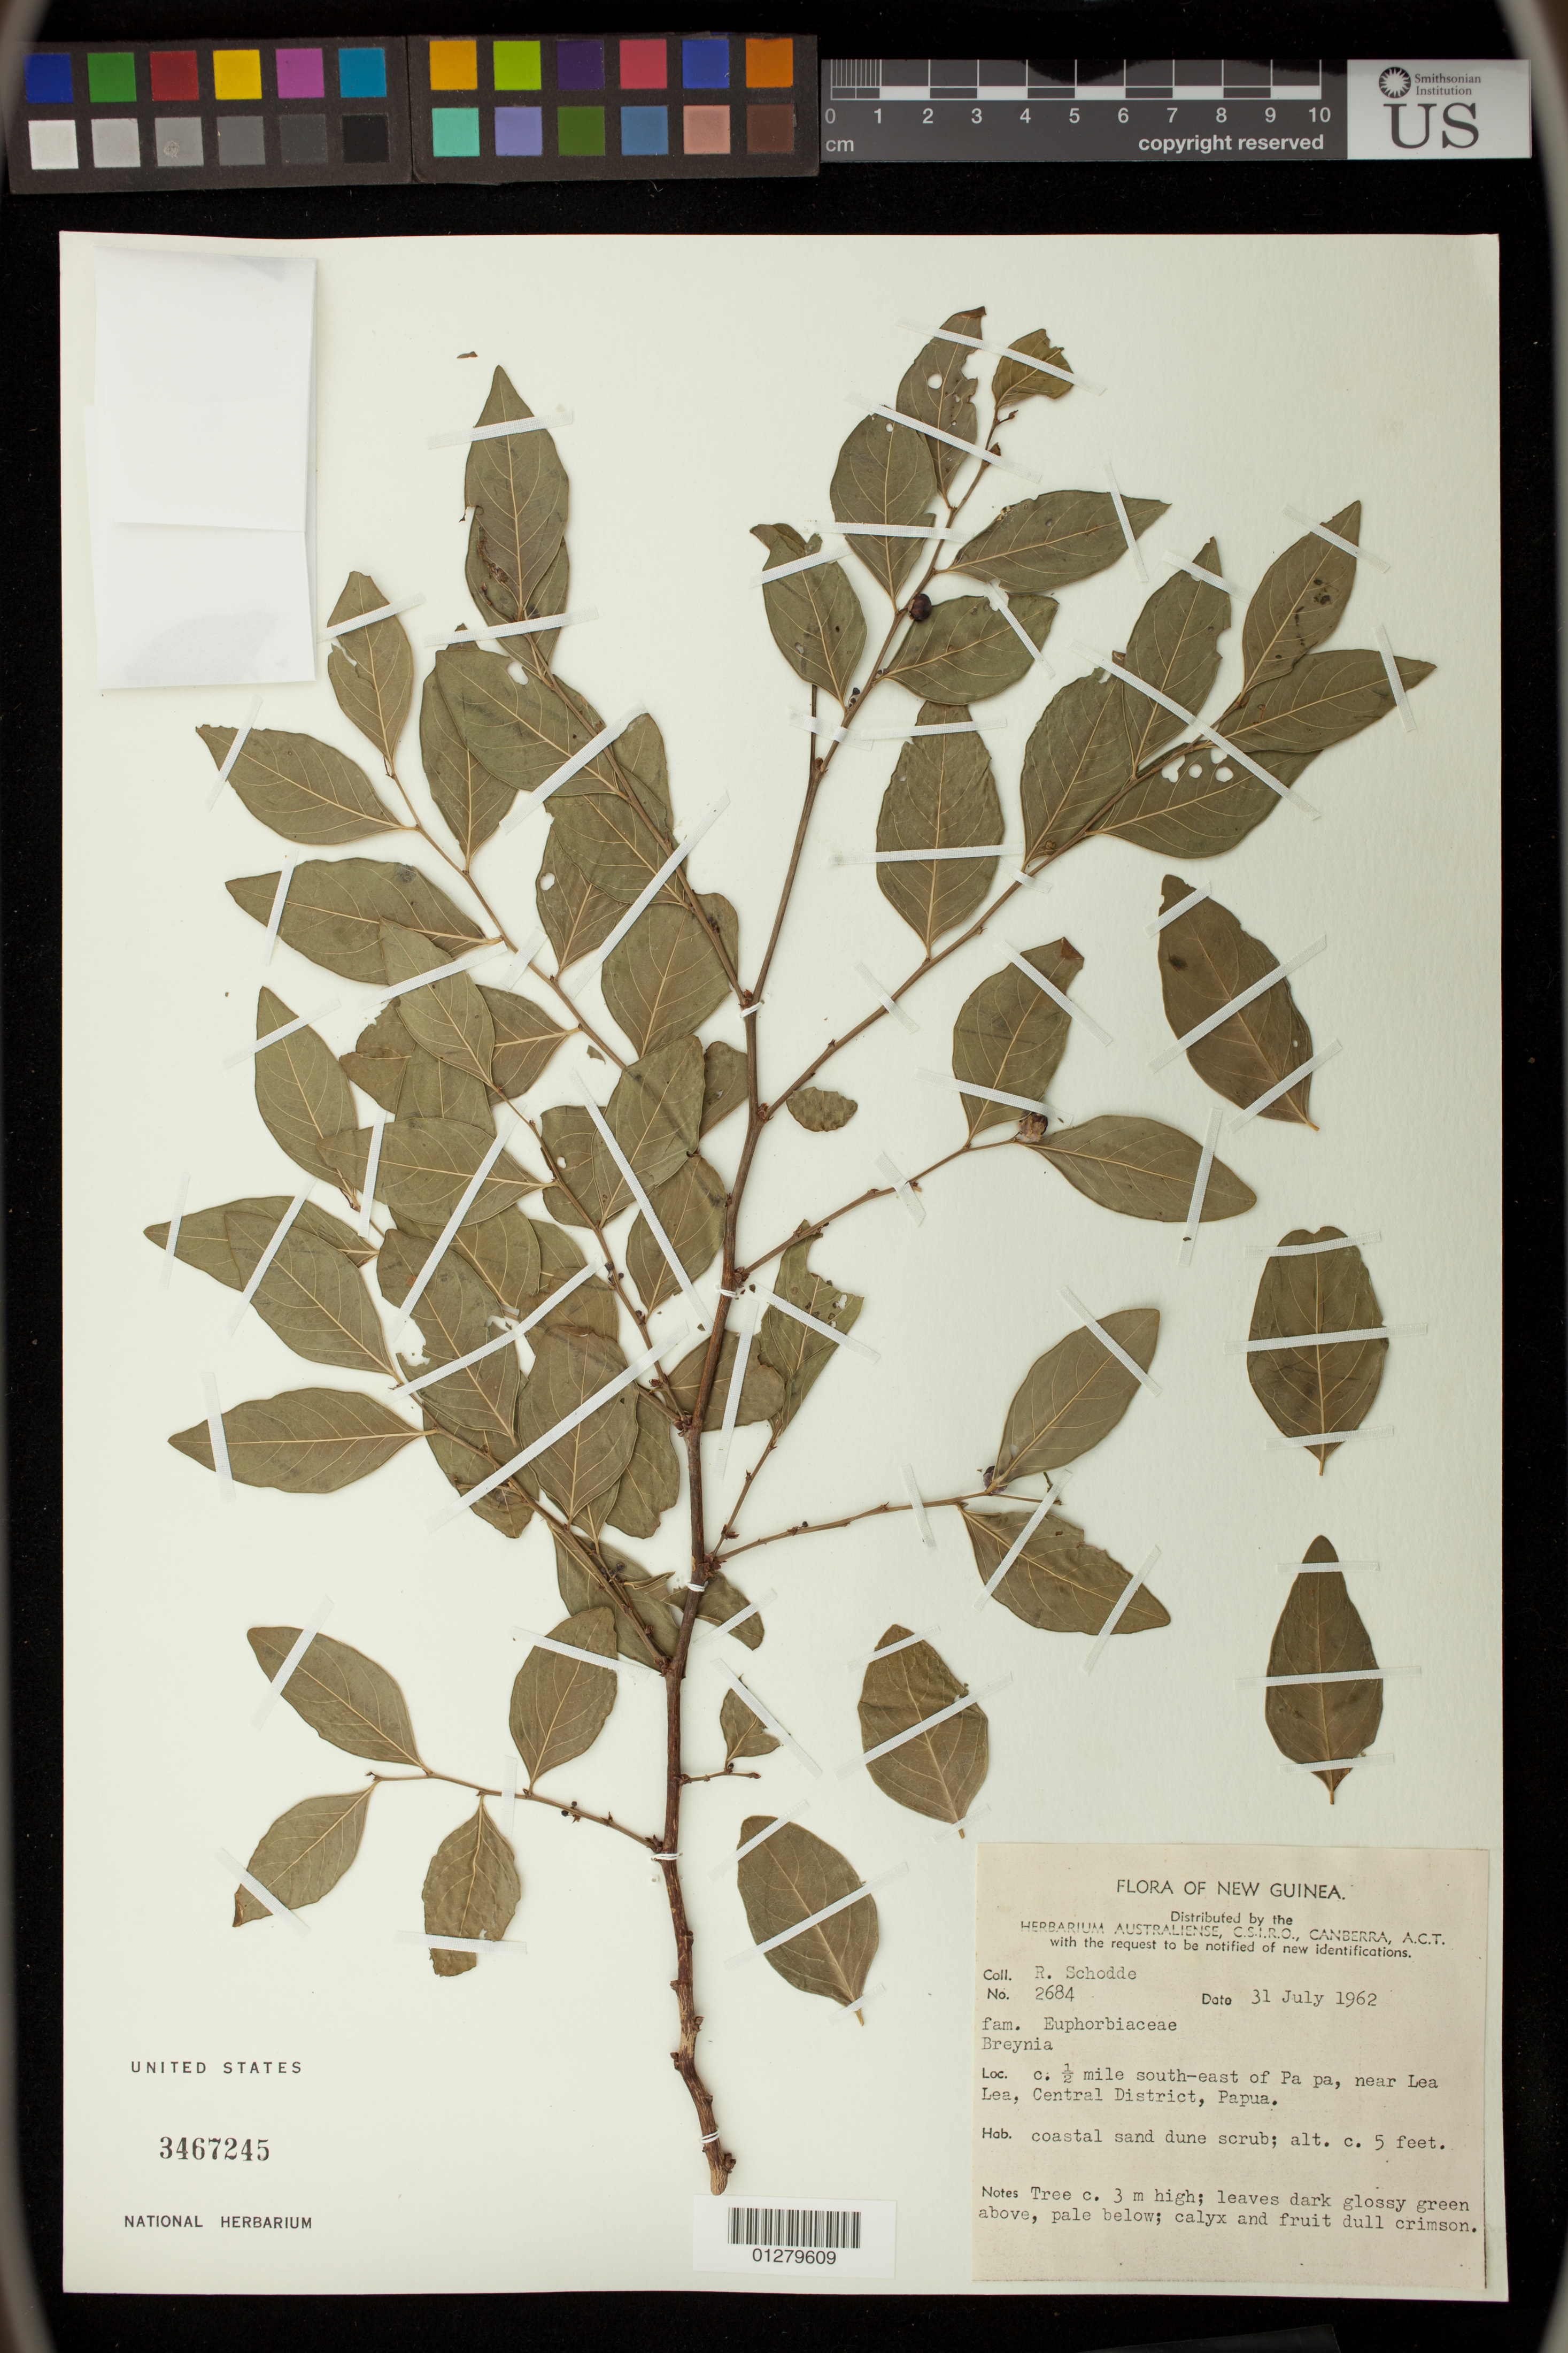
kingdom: Plantae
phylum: Tracheophyta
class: Magnoliopsida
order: Malpighiales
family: Phyllanthaceae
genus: Breynia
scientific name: Breynia sp.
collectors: R. Schodde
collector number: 2684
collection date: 1962-07-31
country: Papua New Guinea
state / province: Central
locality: c. 1/2 mile south-east of Pa pa, near Lea Lea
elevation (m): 2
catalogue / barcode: US 3467245